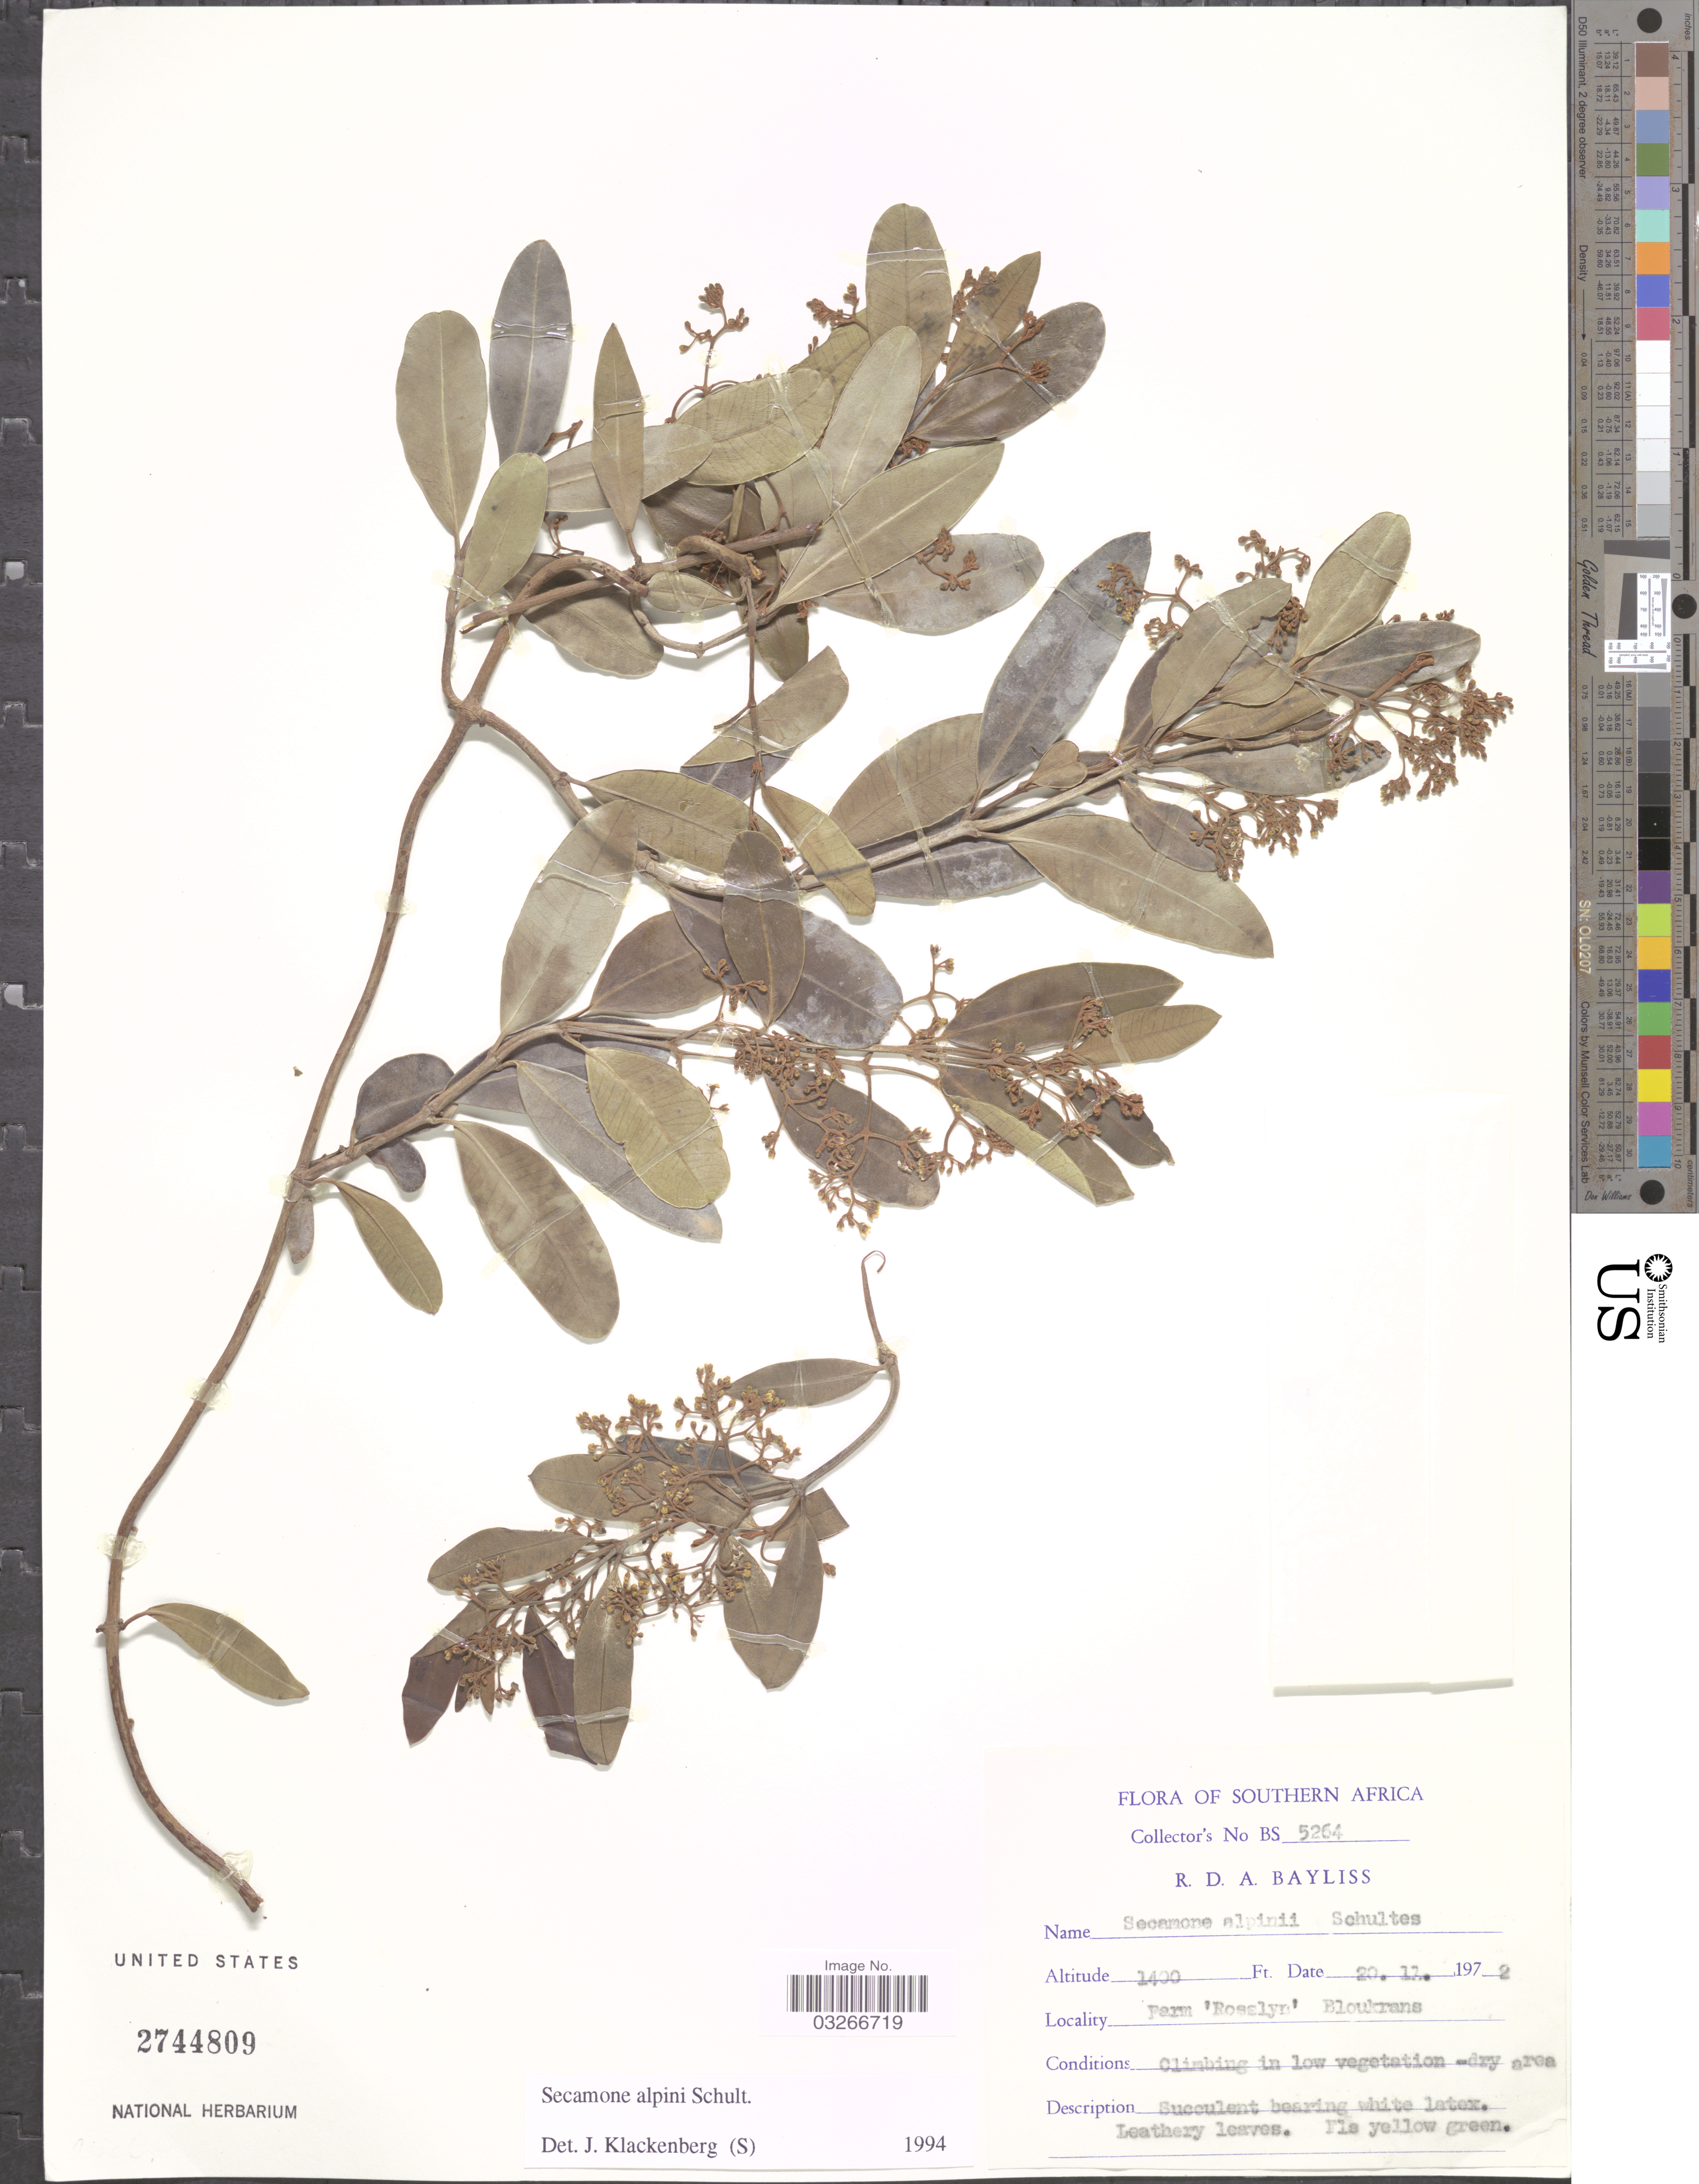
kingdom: Plantae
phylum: Tracheophyta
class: Magnoliopsida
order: Gentianales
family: Apocynaceae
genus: Secamone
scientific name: Secamone alpini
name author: Schult.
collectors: R. Bayliss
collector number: BS5264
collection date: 1972-12-20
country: South Africa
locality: Southern Africa, Farm 'Rosslyn' Bloukrans.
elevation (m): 427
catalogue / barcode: US 2744809